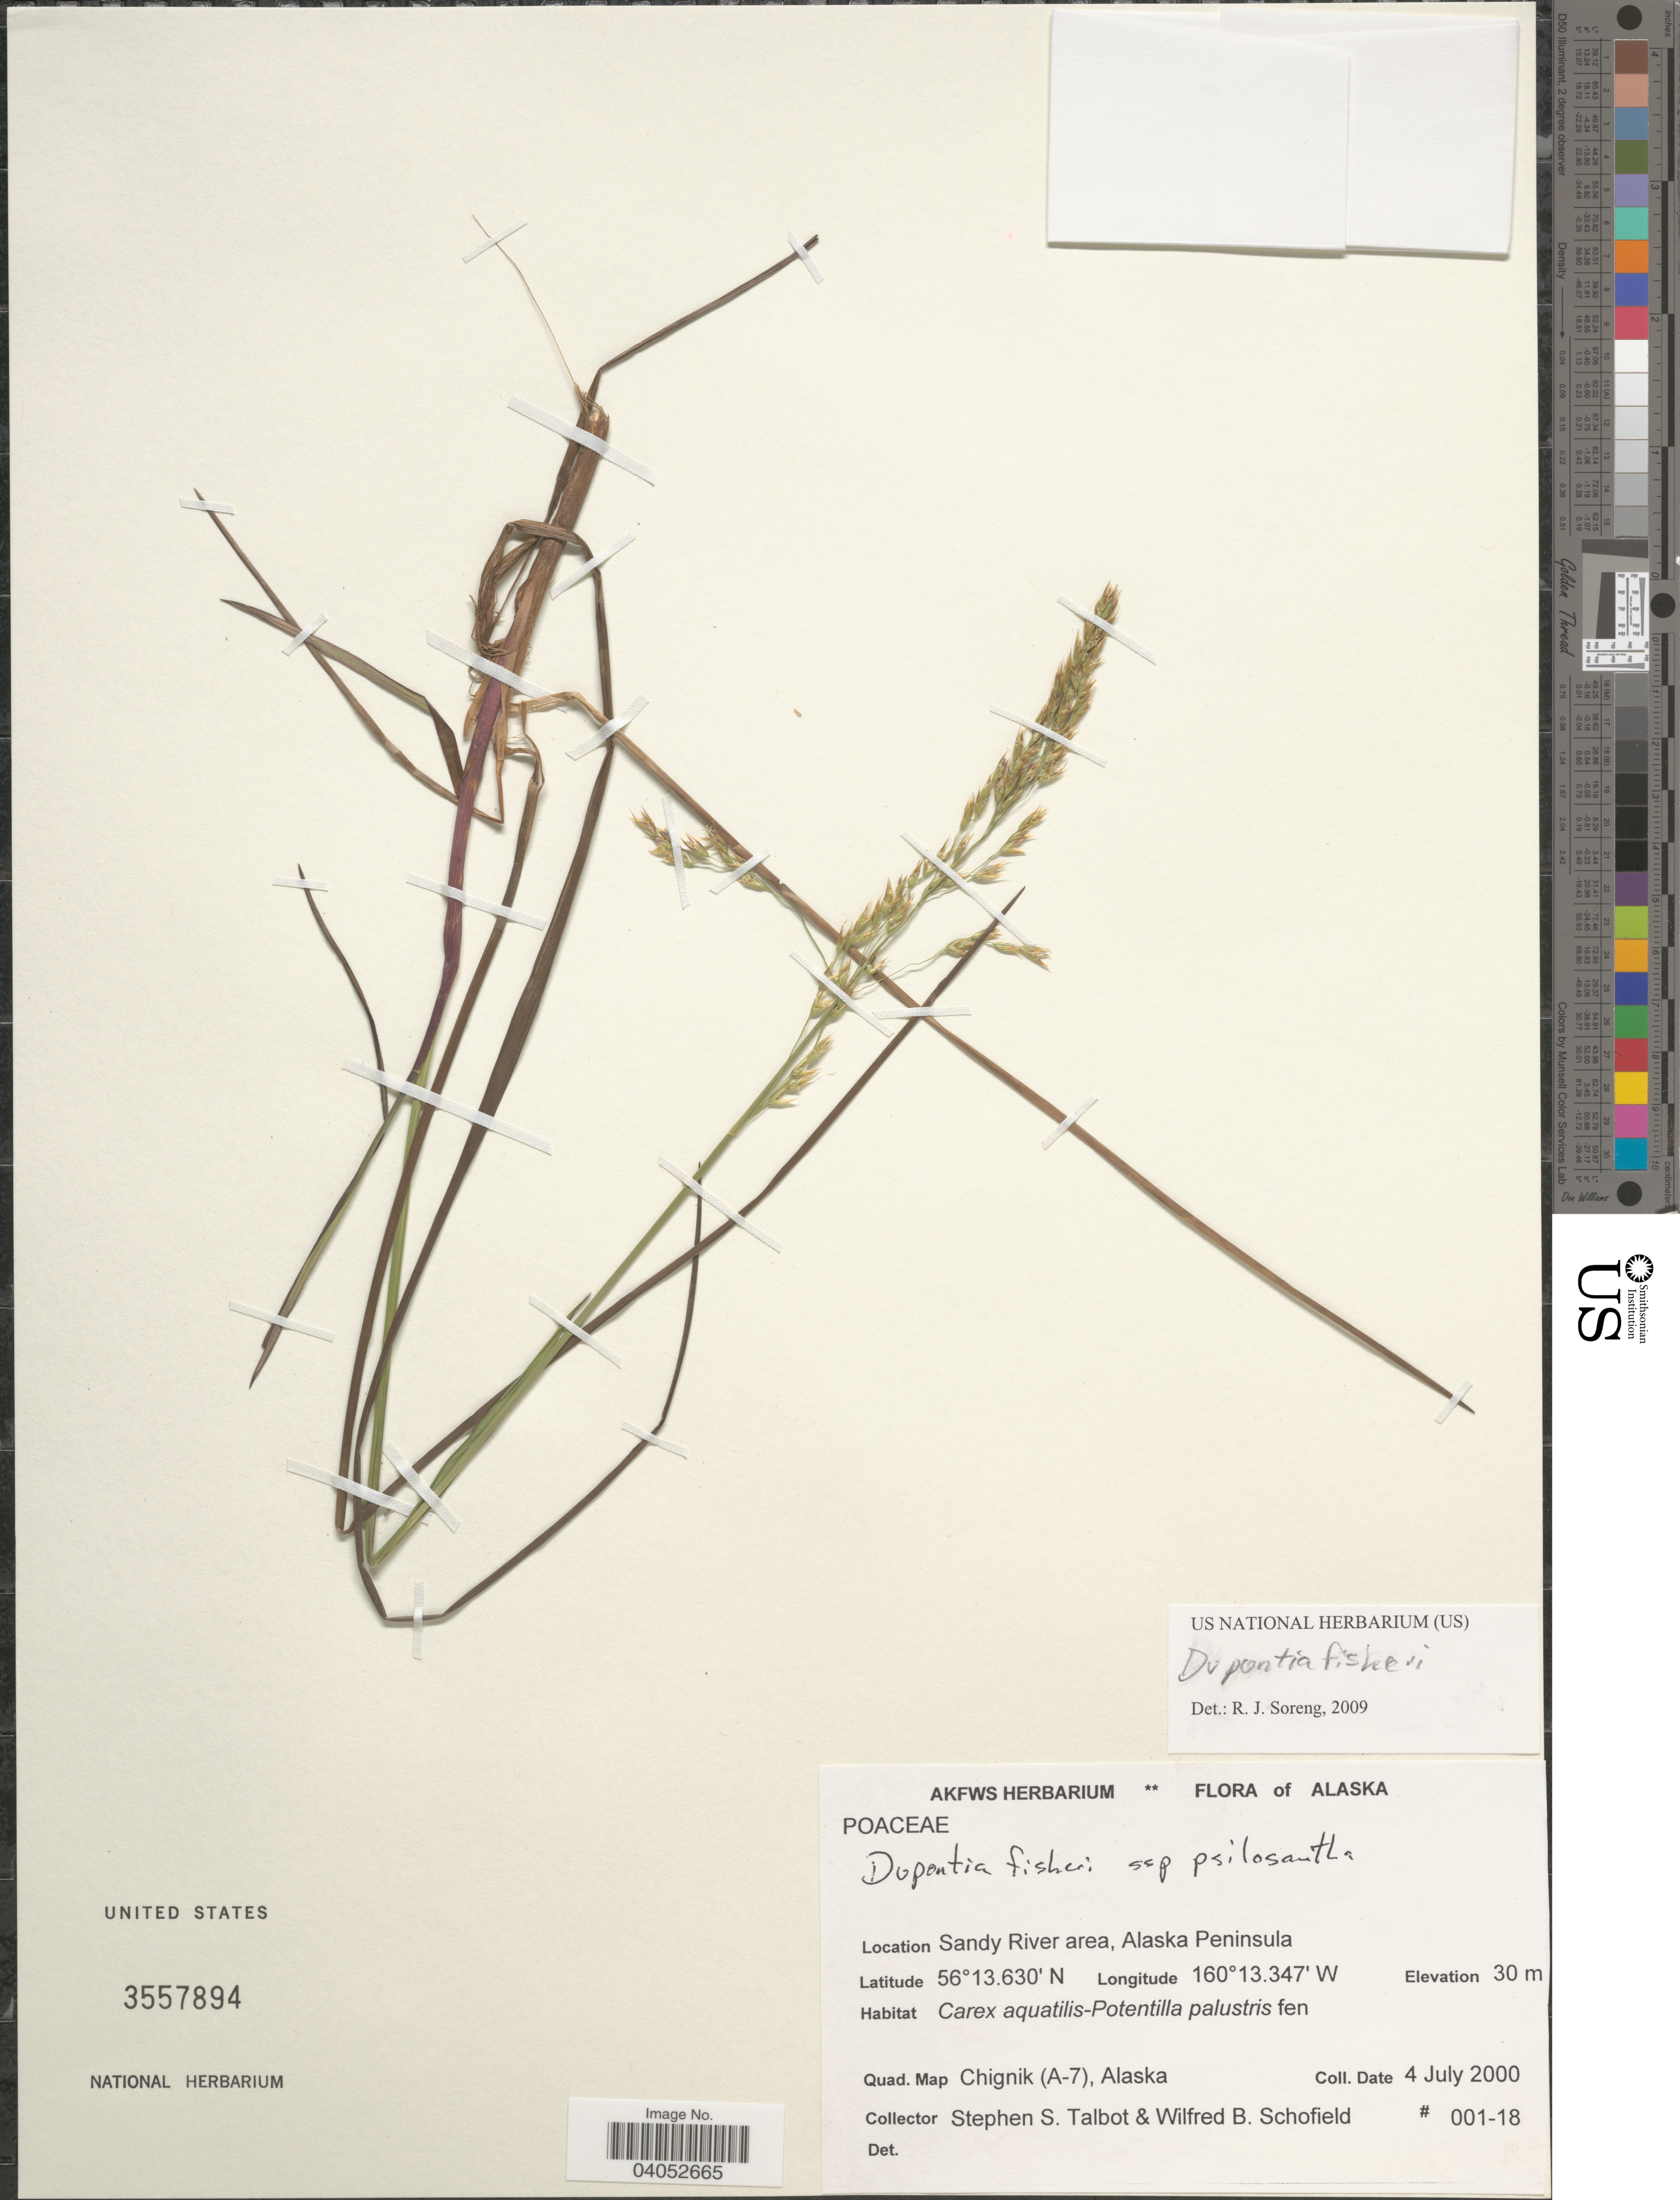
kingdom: Plantae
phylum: Tracheophyta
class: Liliopsida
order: Poales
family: Poaceae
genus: Dupontia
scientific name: Dupontia micrantha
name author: Holm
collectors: S. S. Talbot & W. Schofield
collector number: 001-18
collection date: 2000-07-04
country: United States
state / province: Alaska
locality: Sandy River area, Alaska Peninsula. Quad. Map Chignik (A-7).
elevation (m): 30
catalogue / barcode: US 3557894